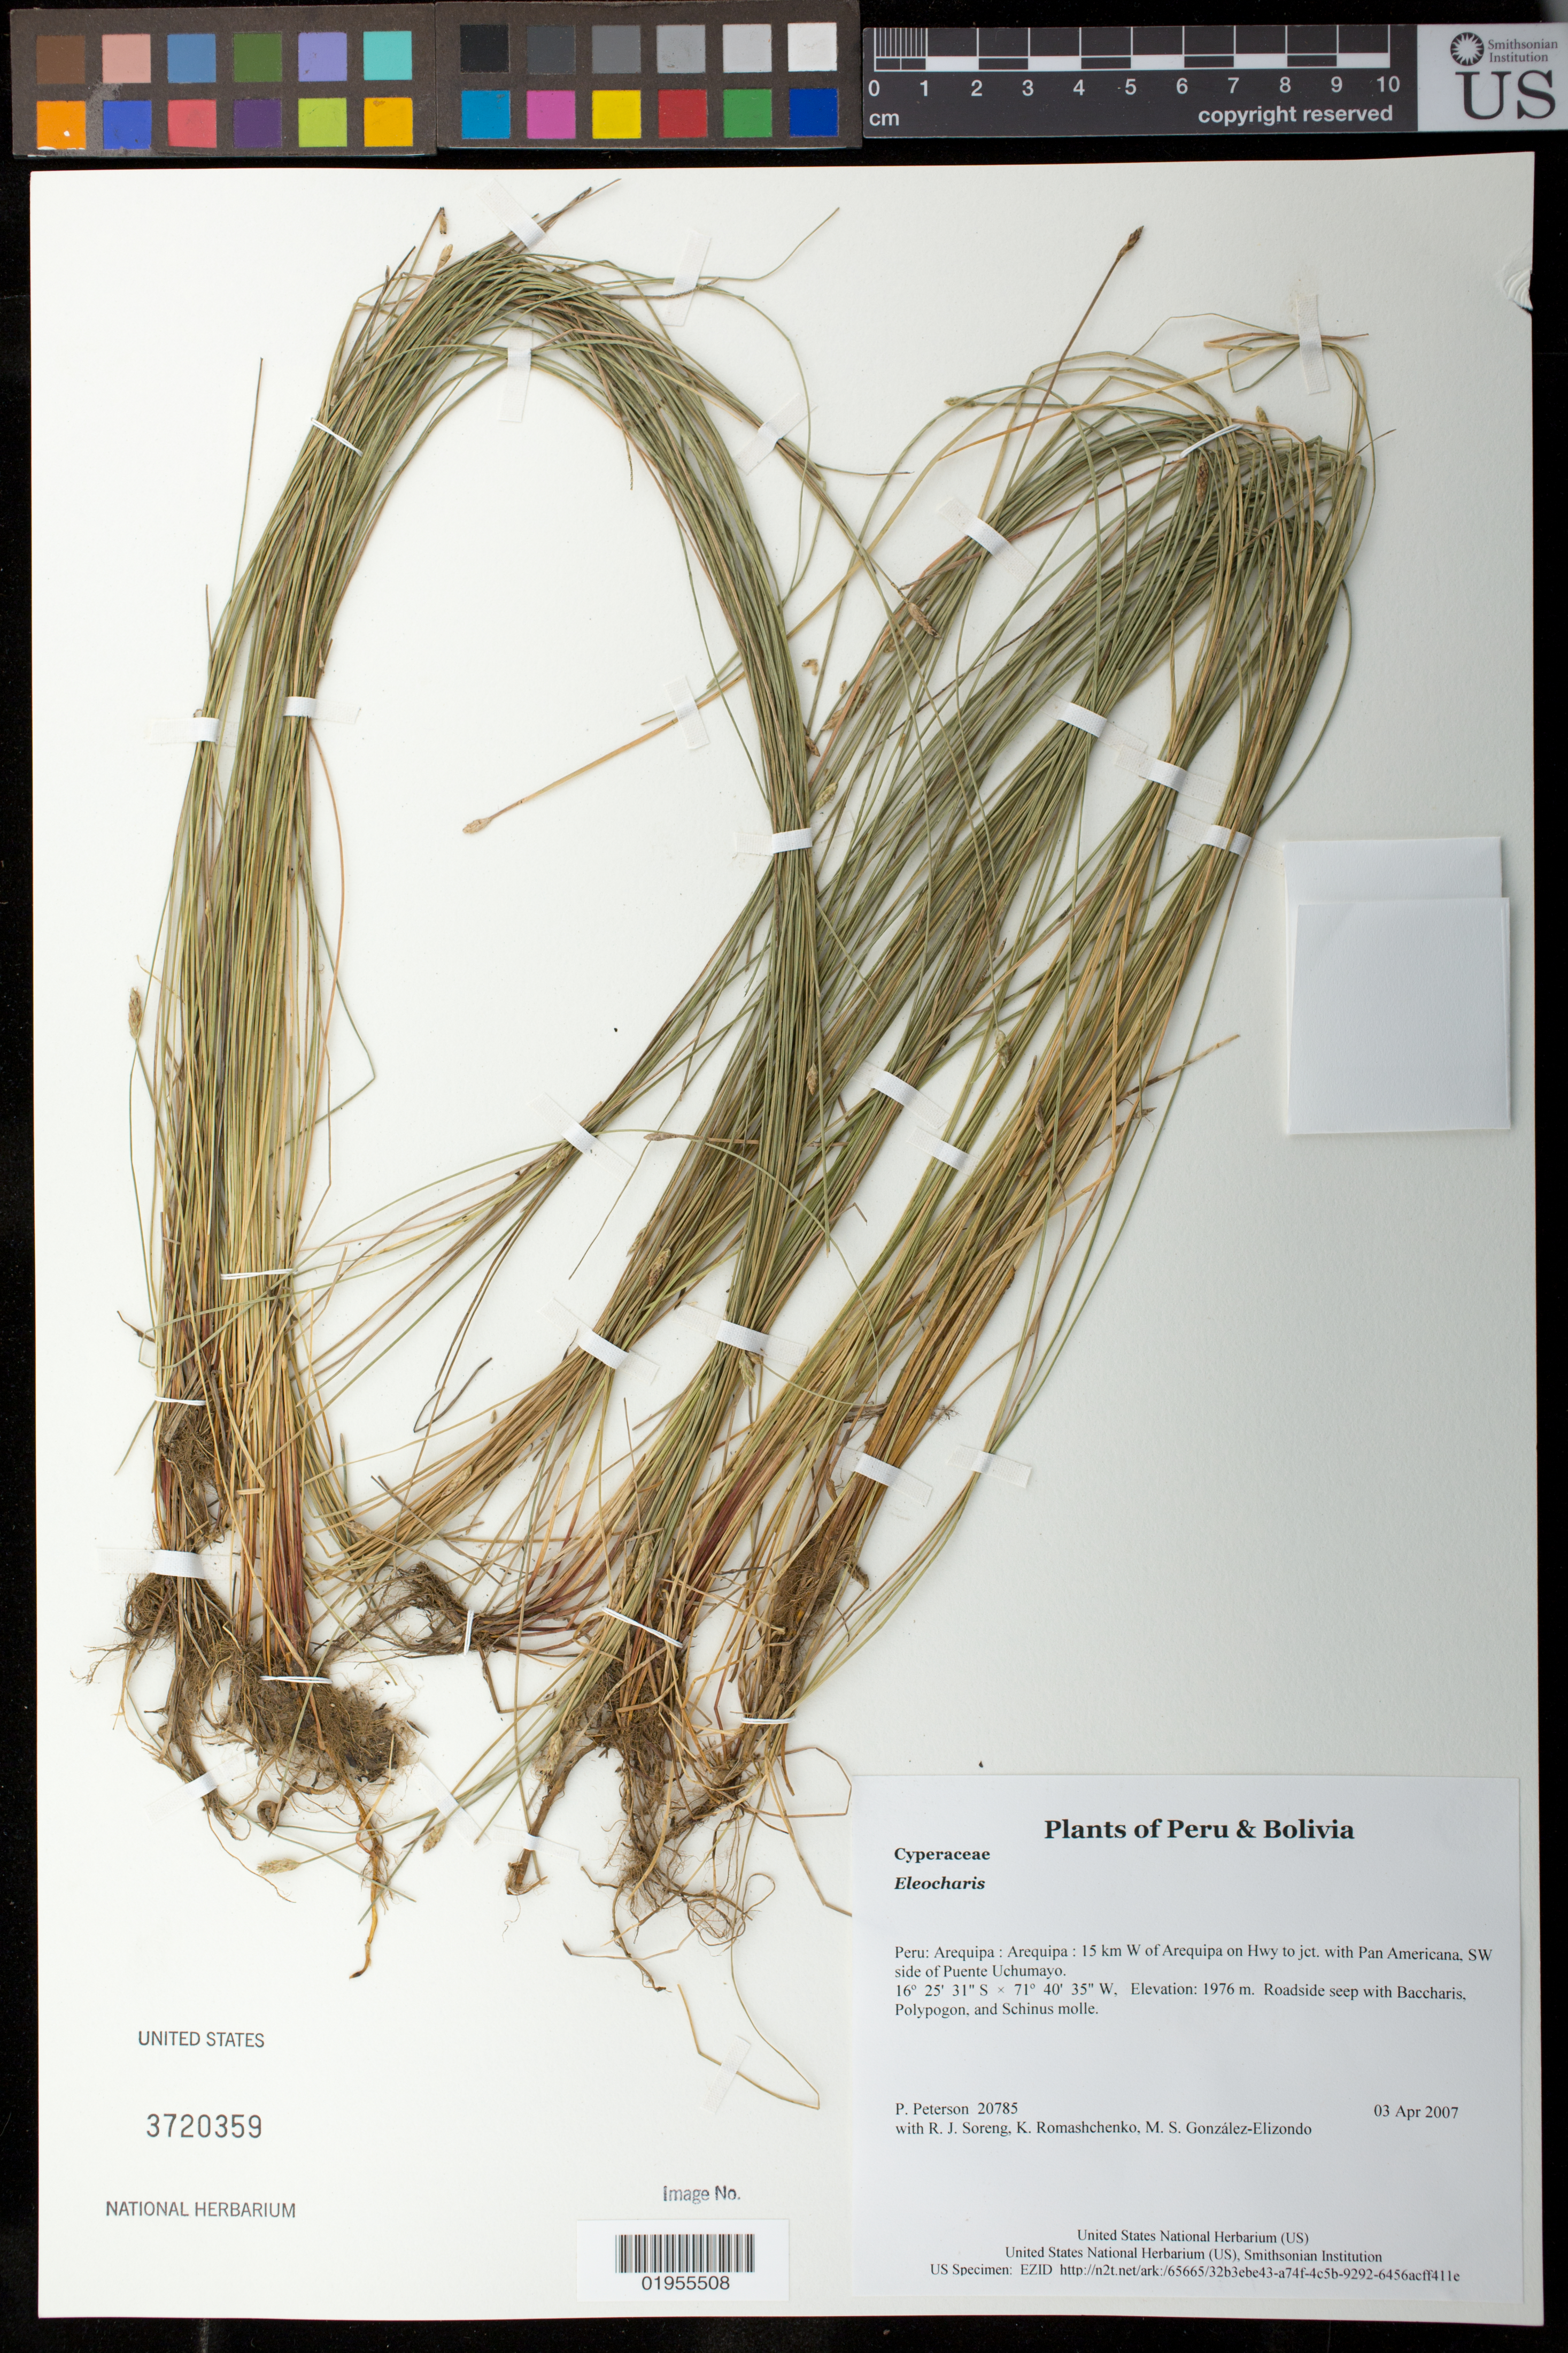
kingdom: Plantae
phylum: Tracheophyta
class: Liliopsida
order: Poales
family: Cyperaceae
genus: Eleocharis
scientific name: Eleocharis sp.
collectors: P. M. Peterson, R. J. Soreng, K. Romashchenko & M. S. González-Elizondo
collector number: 20785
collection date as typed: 03 Apr 2007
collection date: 2007-04-03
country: Peru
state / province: Arequipa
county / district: Arequipa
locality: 15 km W of Arequipa on Hwy to jct. with Pan Americana, SW side of Puente Uchumayo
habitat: Roadside seep with Baccharis, Polypogon, and Schinus molle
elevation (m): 1976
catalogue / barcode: US 3720359